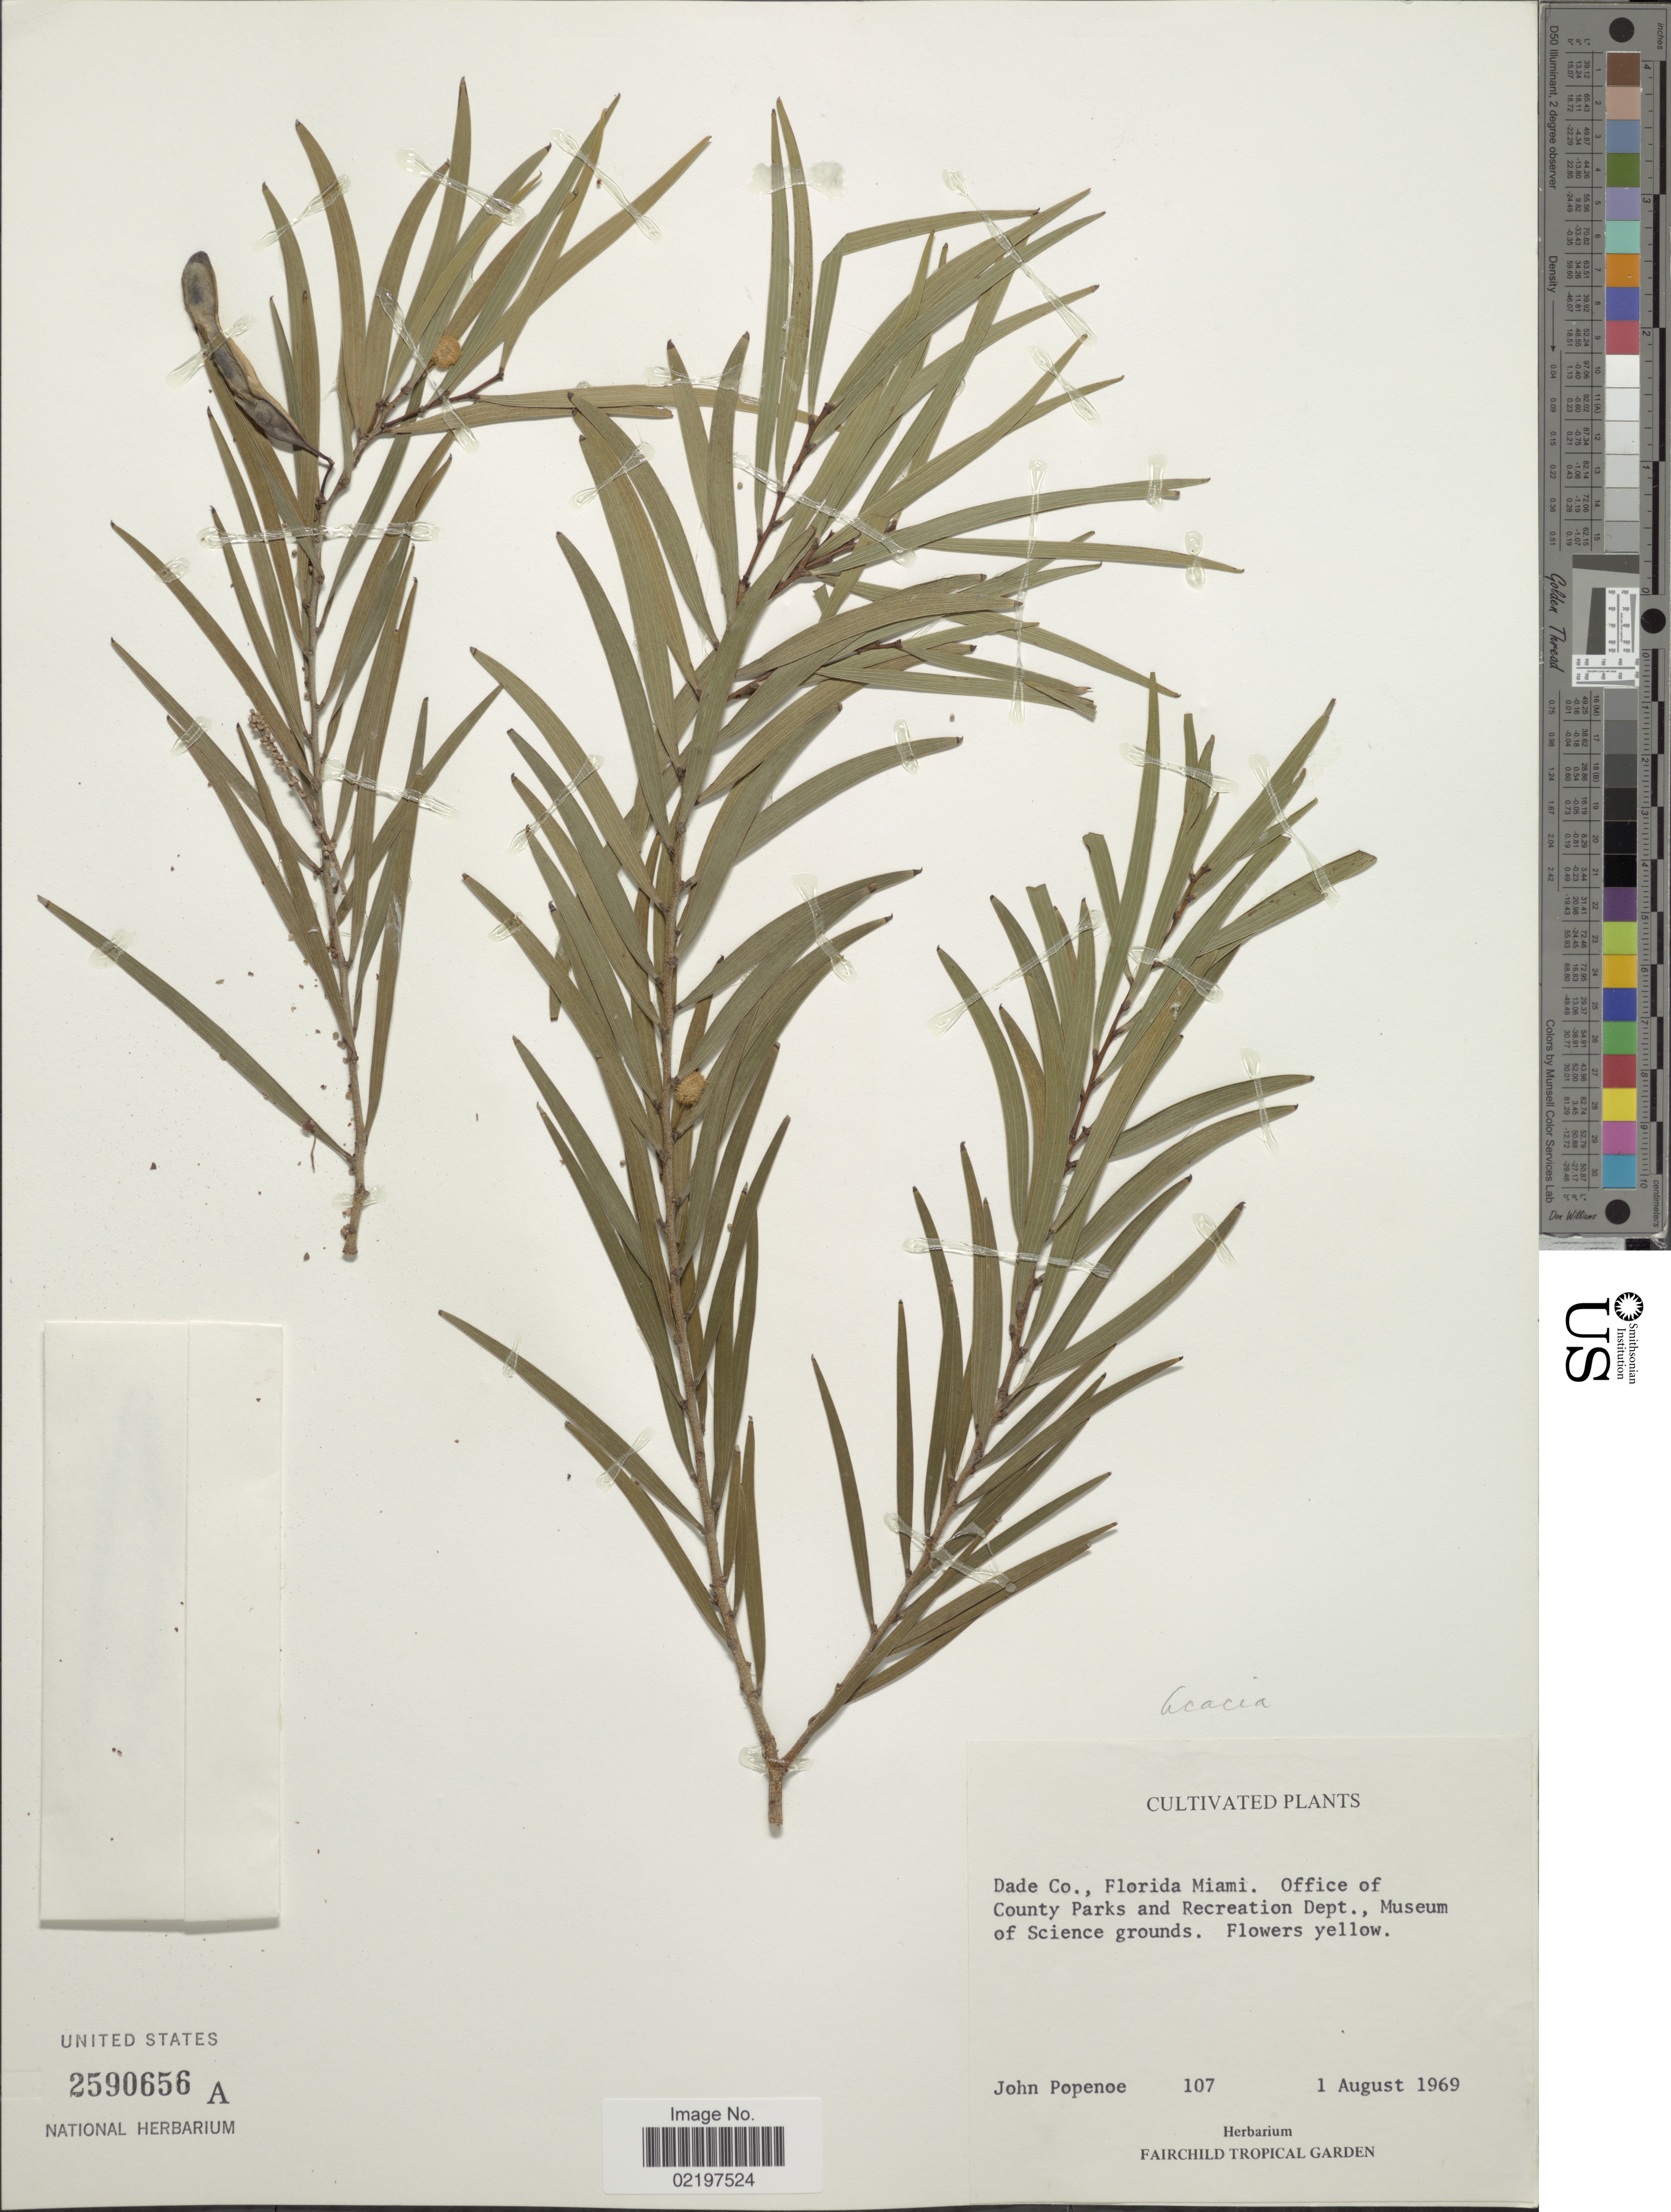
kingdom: Plantae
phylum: Tracheophyta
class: Magnoliopsida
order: Fabales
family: Fabaceae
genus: Acacia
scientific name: Acacia sp.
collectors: J. Popenoe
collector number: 107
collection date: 1969-08-01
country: United States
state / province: Florida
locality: Dade Co., Florida Miami, office of County Parks and Recreation Dept., Museum of Science grounds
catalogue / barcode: US 2590656A